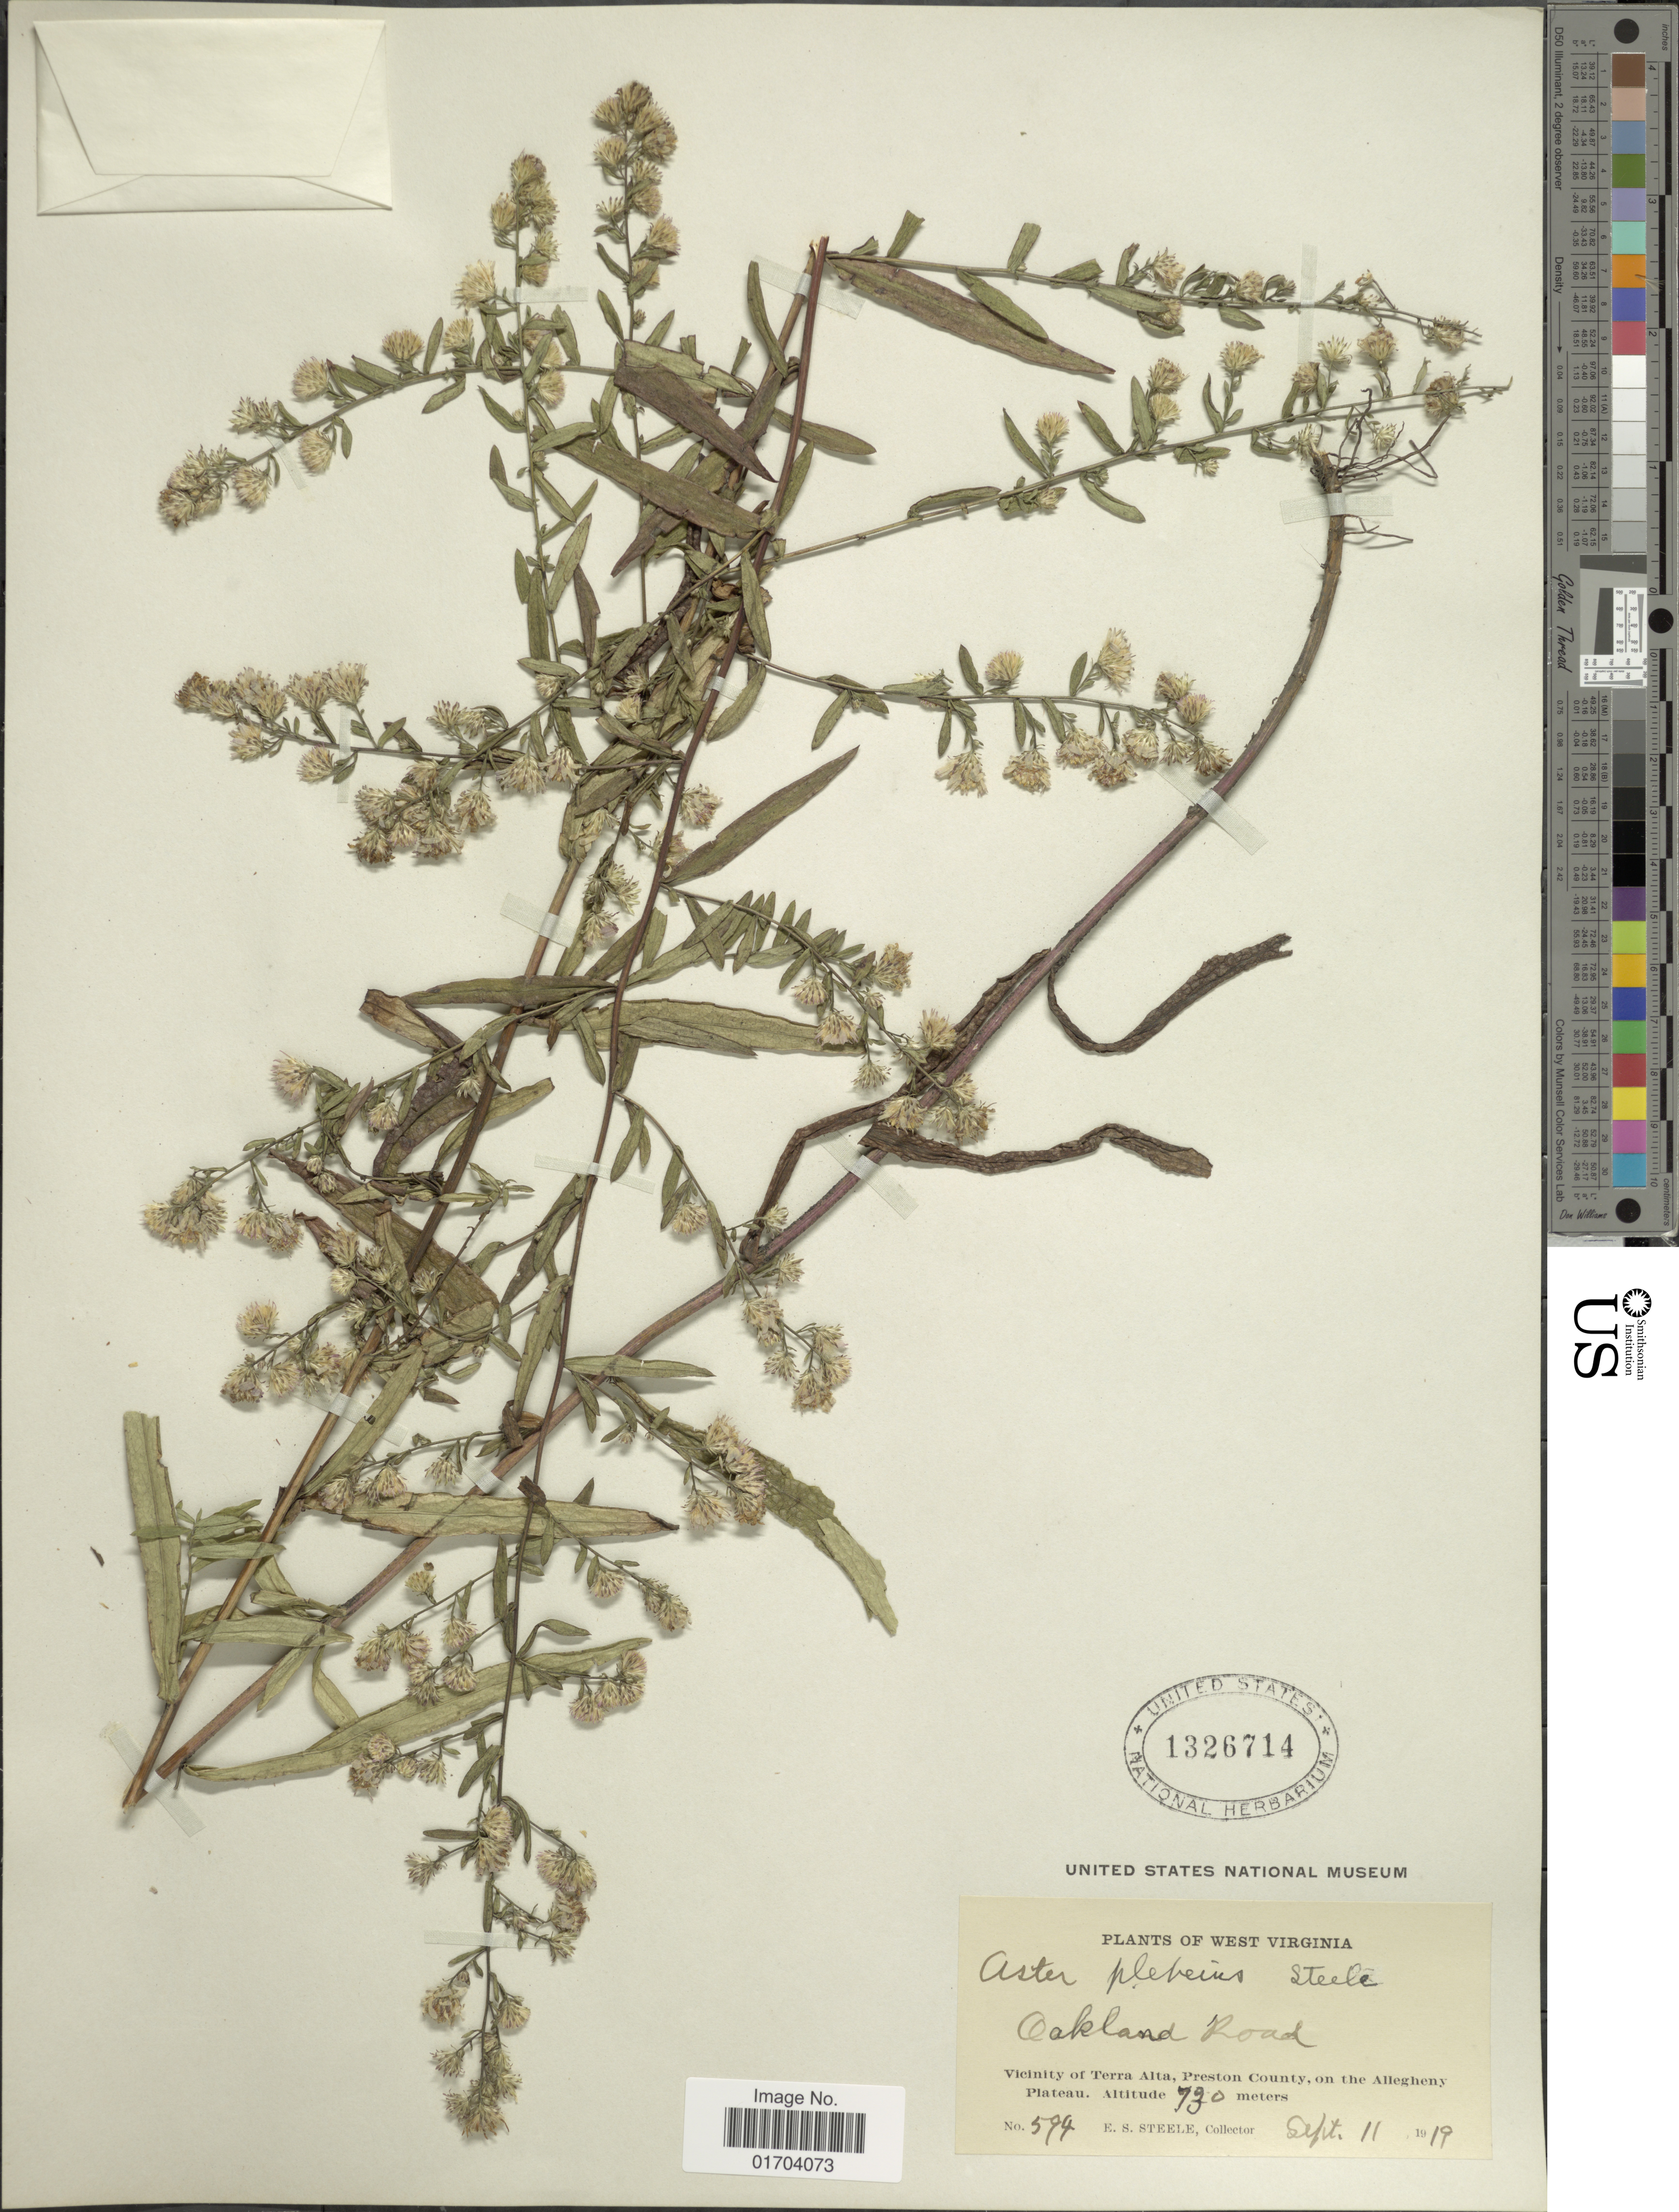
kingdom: Plantae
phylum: Tracheophyta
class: Magnoliopsida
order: Asterales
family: Asteraceae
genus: Aster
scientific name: Aster plebeius E.S. Steele sp. nov. ined.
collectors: E. Steele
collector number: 594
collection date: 1919-09-11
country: United States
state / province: West Virginia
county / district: Preston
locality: Oakland Road, Vicinity of Terra Alta, Preston County, on the Allegheny Plateau.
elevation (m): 730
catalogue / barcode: US 1326714